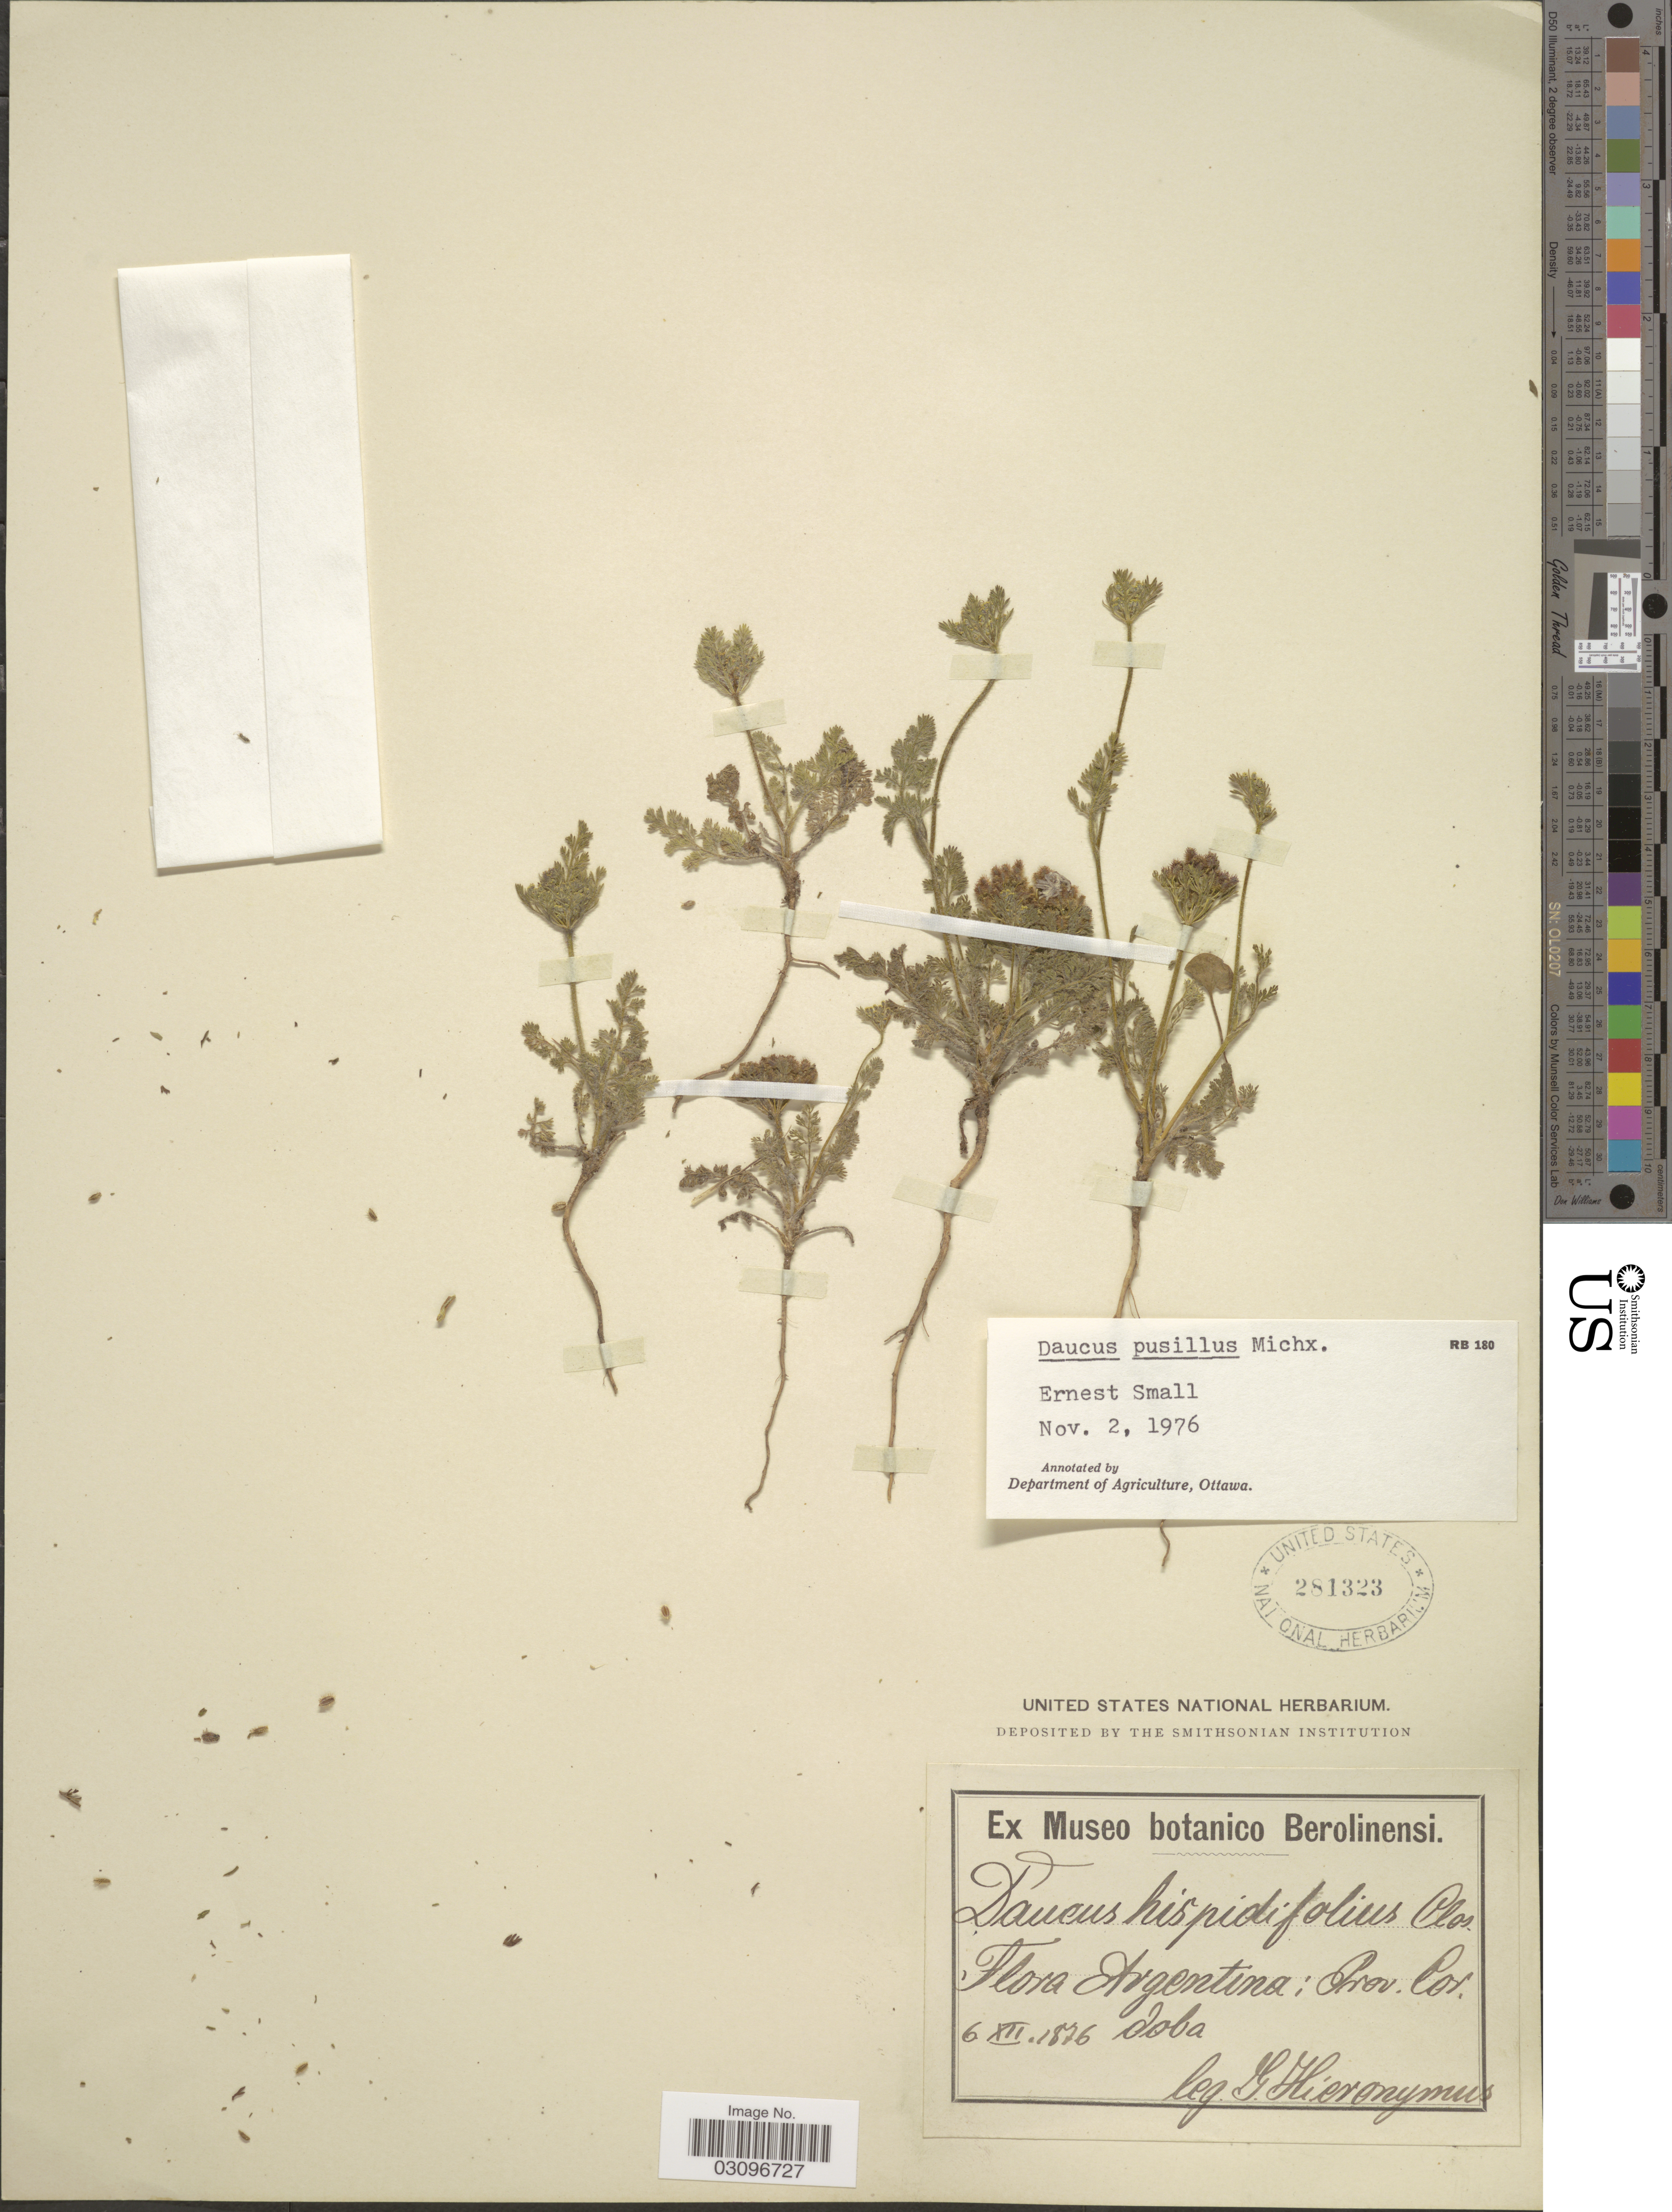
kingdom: Plantae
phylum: Tracheophyta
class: Magnoliopsida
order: Apiales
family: Apiaceae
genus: Daucus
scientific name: Daucus pusillus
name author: Michx.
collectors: G. H. Hieronymus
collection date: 1876-12-06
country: Argentina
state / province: Cordoba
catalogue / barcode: US 281323